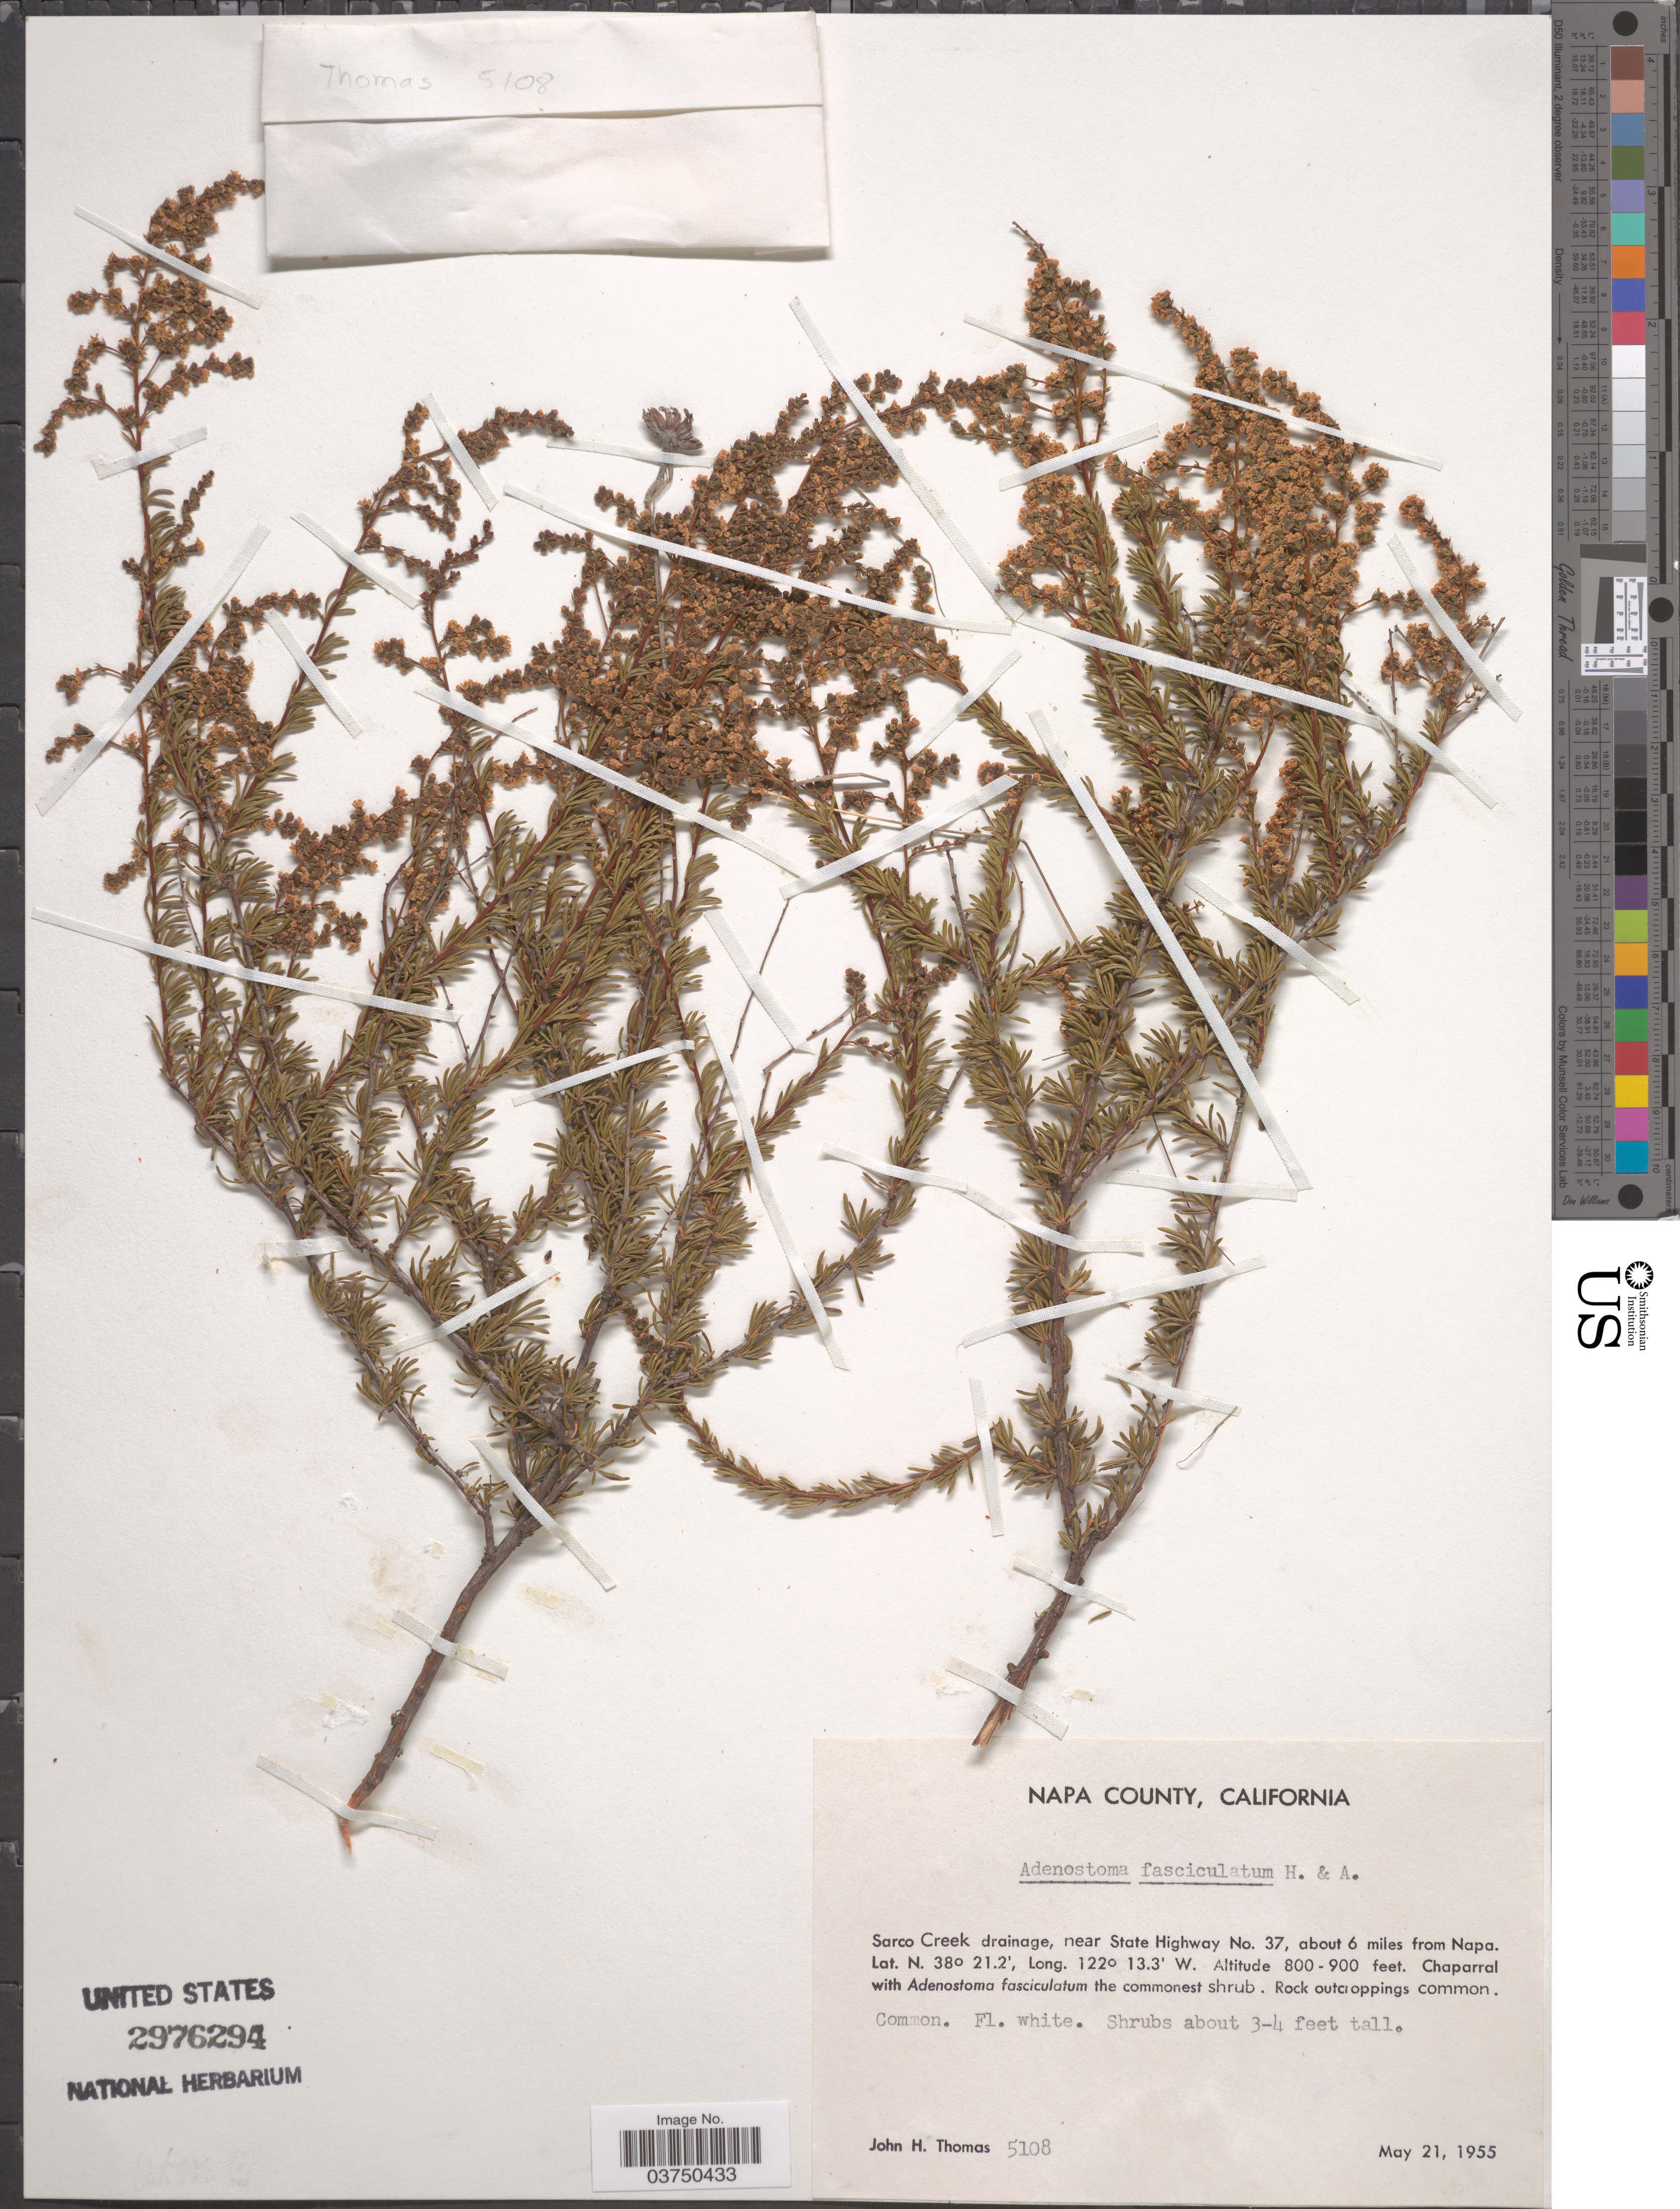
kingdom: Plantae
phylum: Tracheophyta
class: Magnoliopsida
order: Rosales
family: Rosaceae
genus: Adenostoma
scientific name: Adenostoma fasciculatum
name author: Hook. & Arn.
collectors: J. H. Thomas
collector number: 5108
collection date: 1955-05-21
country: United States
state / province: California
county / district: Napa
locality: Napa County. Sarco Creek drainage, near State Highway No. 37, about 6 miles from Napa.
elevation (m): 244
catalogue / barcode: US 2976294